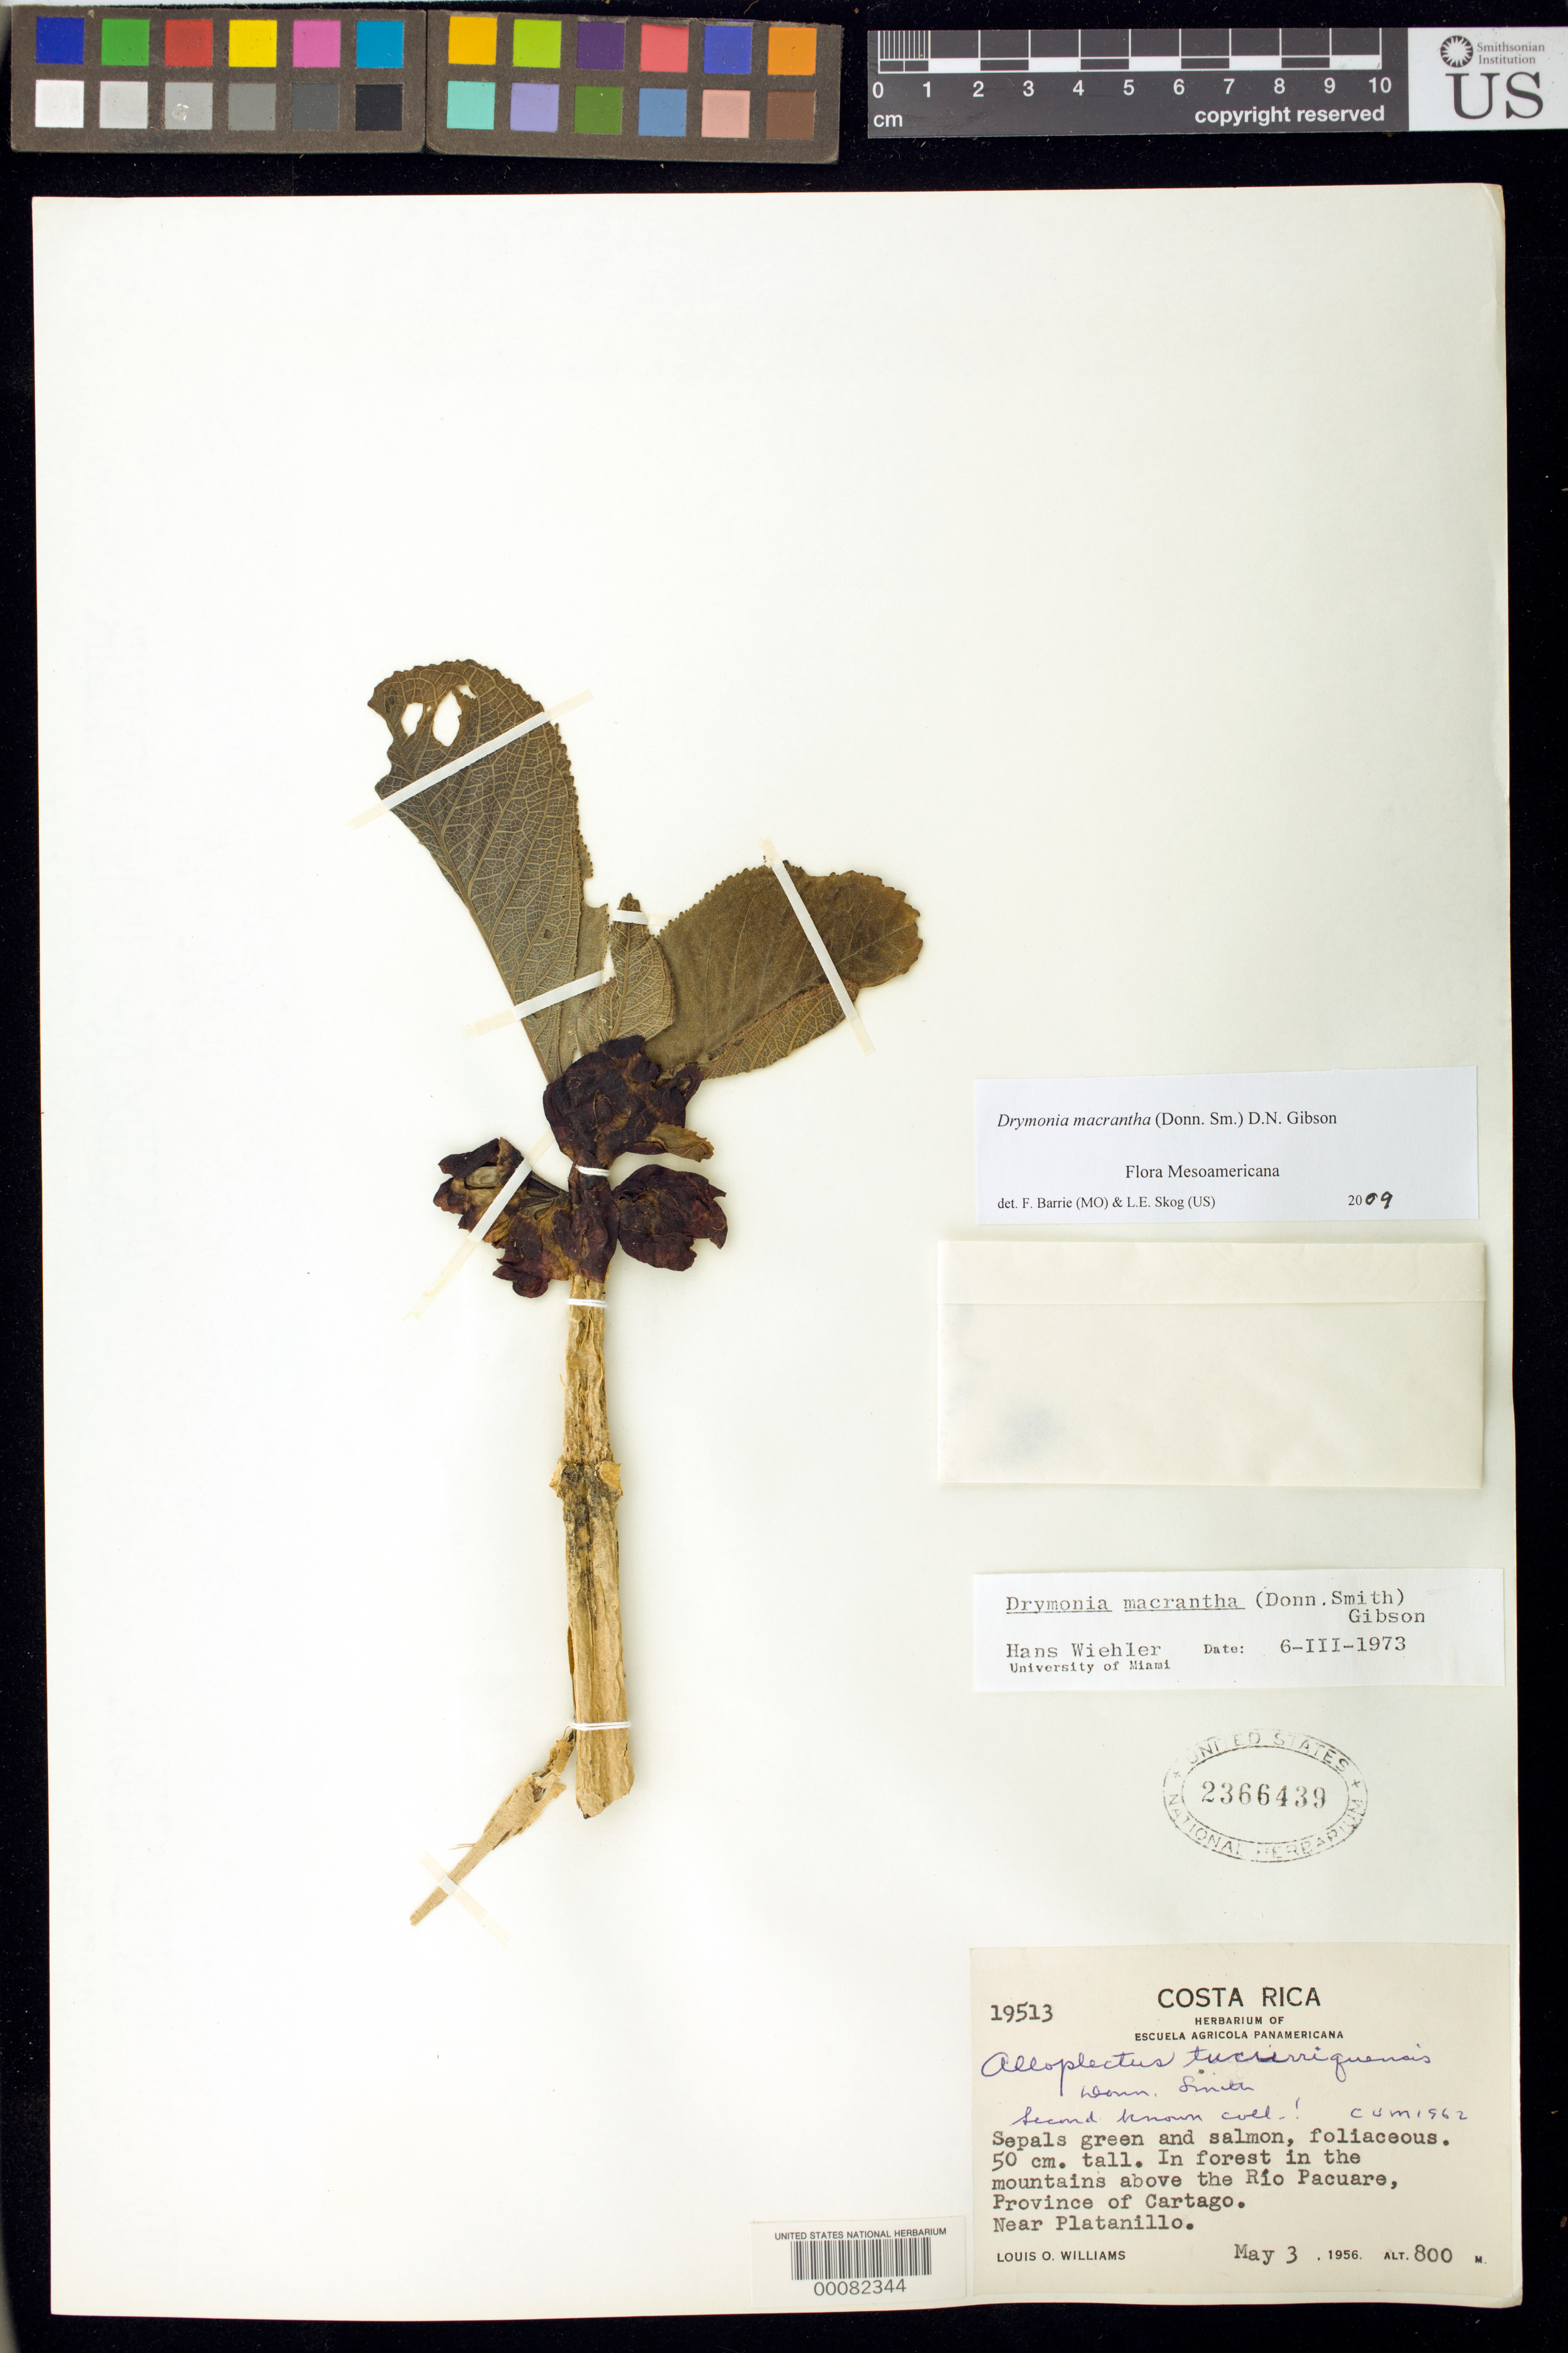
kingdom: Plantae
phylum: Tracheophyta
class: Magnoliopsida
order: Lamiales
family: Gesneriaceae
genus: Drymonia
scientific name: Drymonia macrantha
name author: (Donn. Sm.) D.N. Gibson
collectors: L. O. Williams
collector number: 19513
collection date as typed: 03 May 1956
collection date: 1956-05-03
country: Costa Rica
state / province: Cartago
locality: In the mountains above the Rio Pacuare, near Platanillo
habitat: In forest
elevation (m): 800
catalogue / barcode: US 2366439